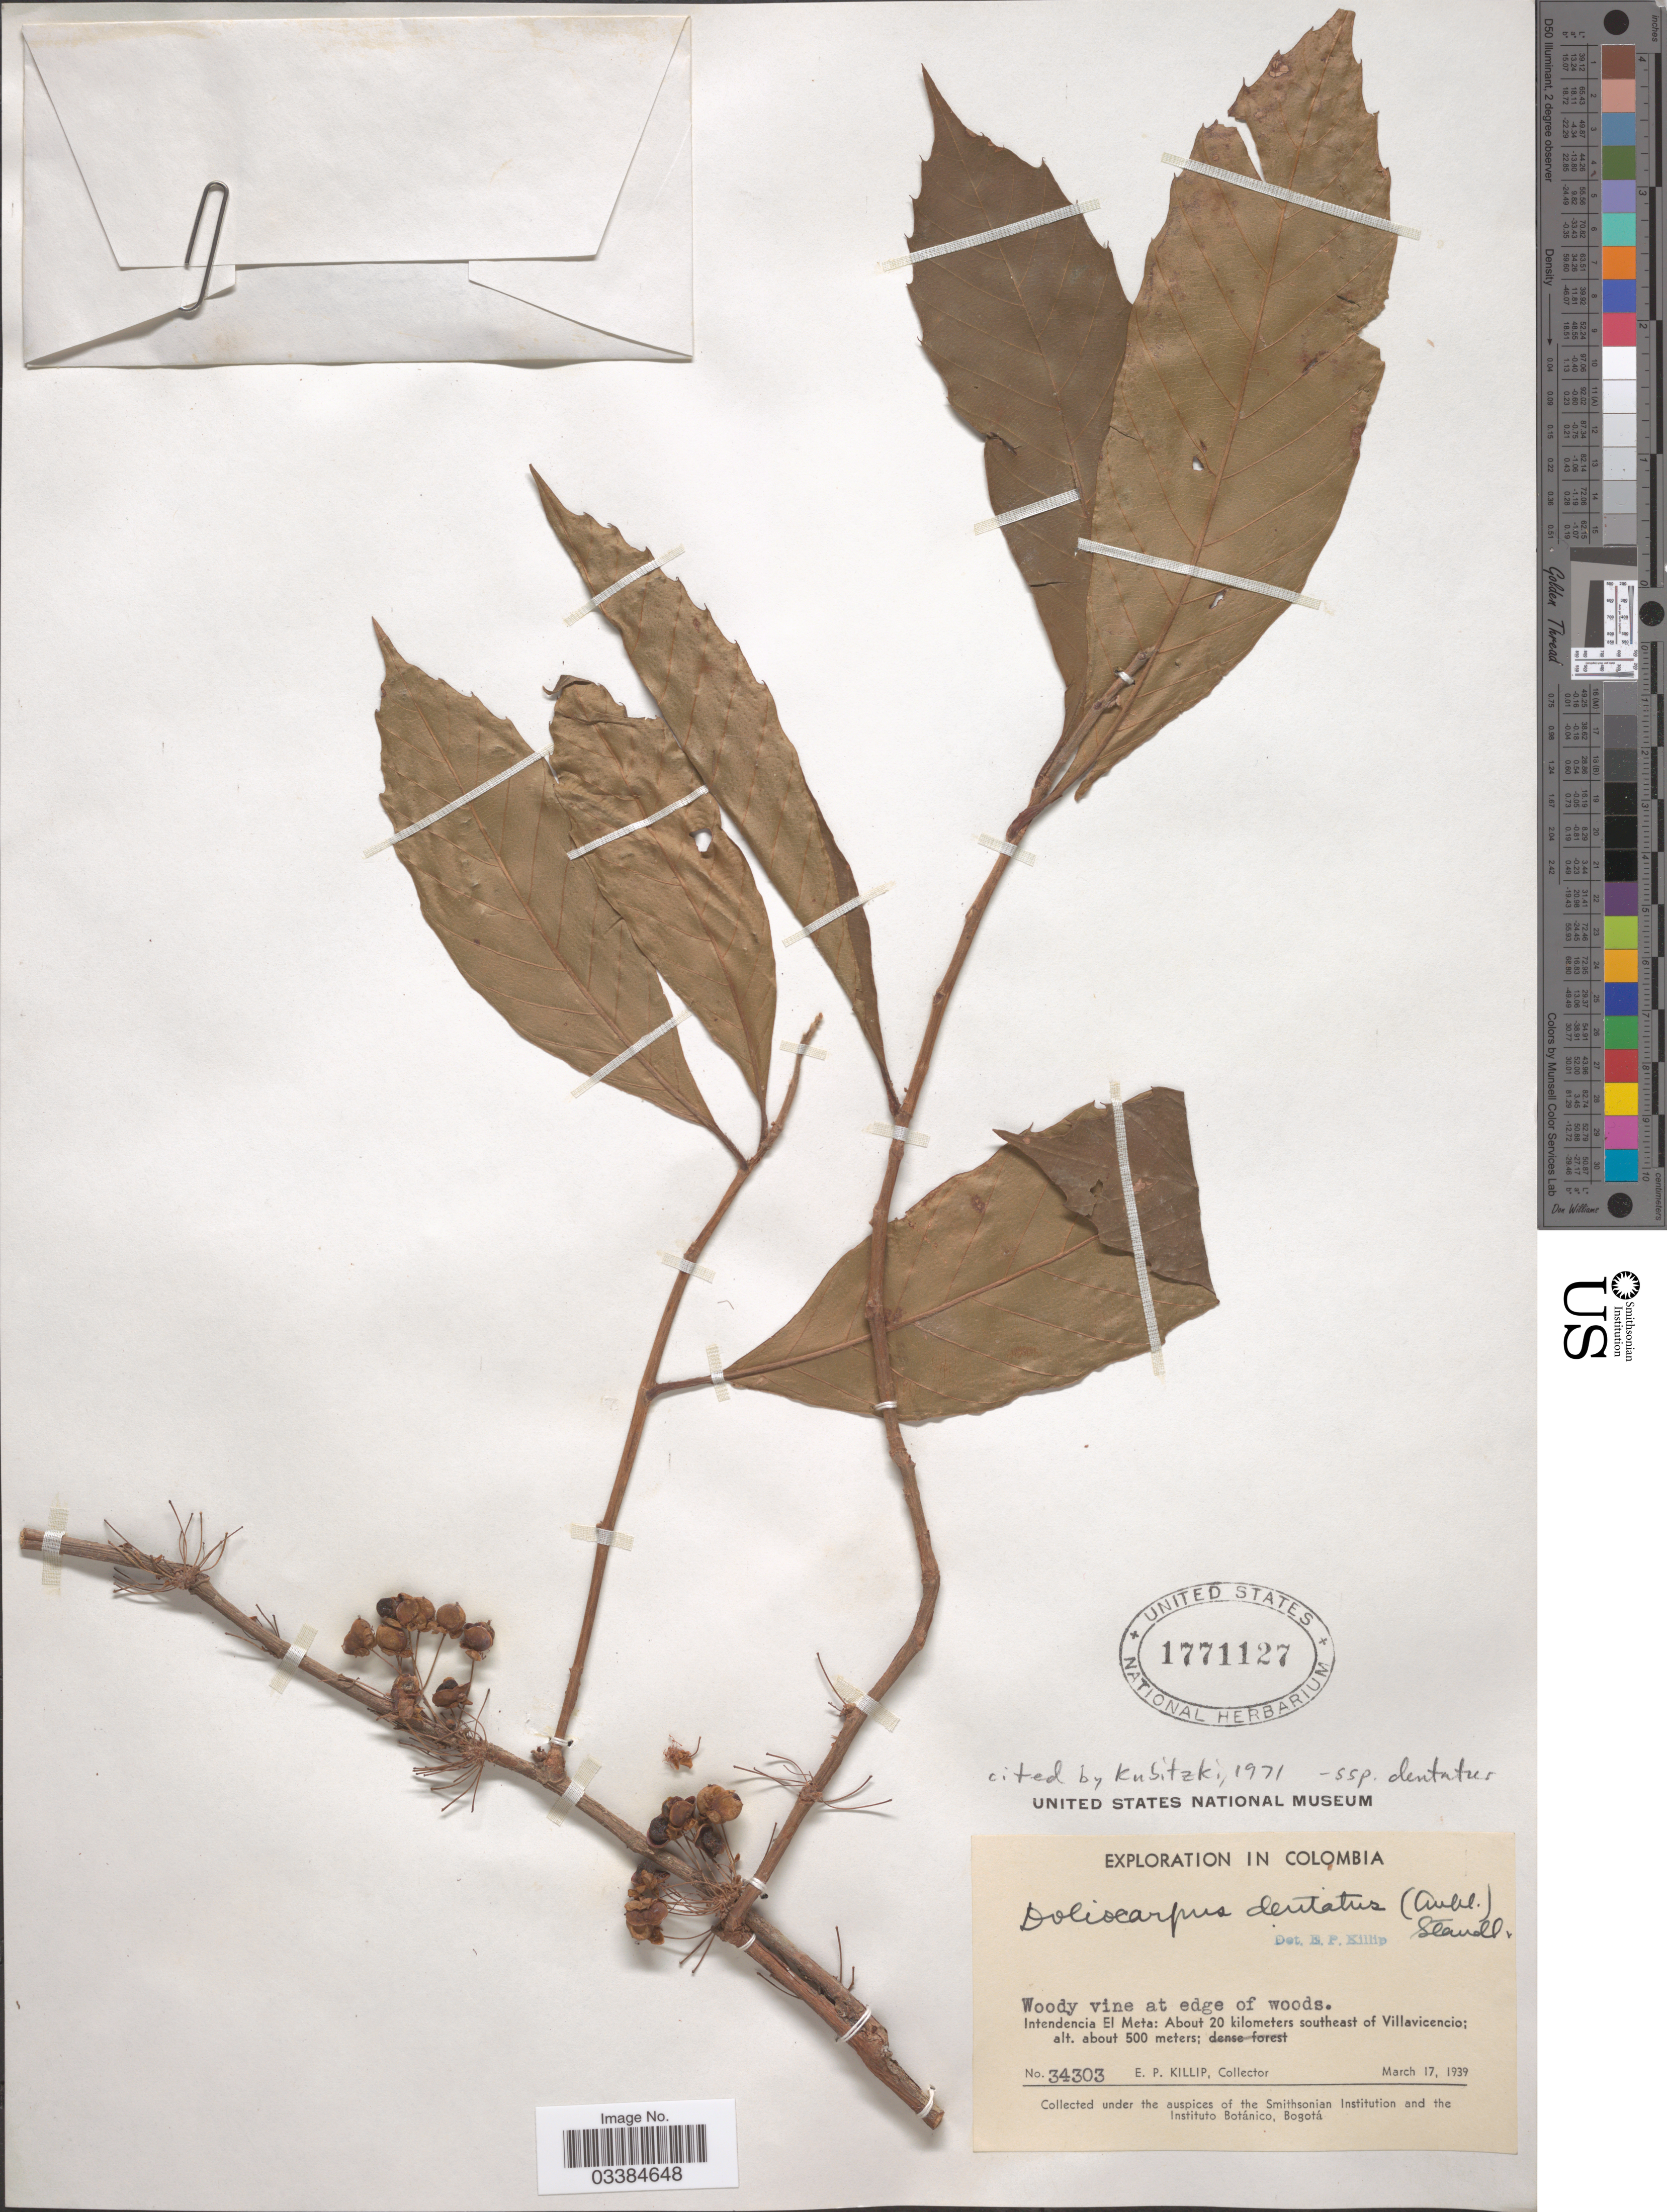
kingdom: Plantae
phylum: Tracheophyta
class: Magnoliopsida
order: Dilleniales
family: Dilleniaceae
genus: Doliocarpus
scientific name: Doliocarpus dentatus subsp. dentatus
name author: (Aubl.) Standl.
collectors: E. P. Killip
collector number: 34303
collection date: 1939-03-17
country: Colombia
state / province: Meta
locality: Intendencia El Meta: About 20 kilometers southeast of Villavicencio.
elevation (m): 500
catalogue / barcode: US 1771127